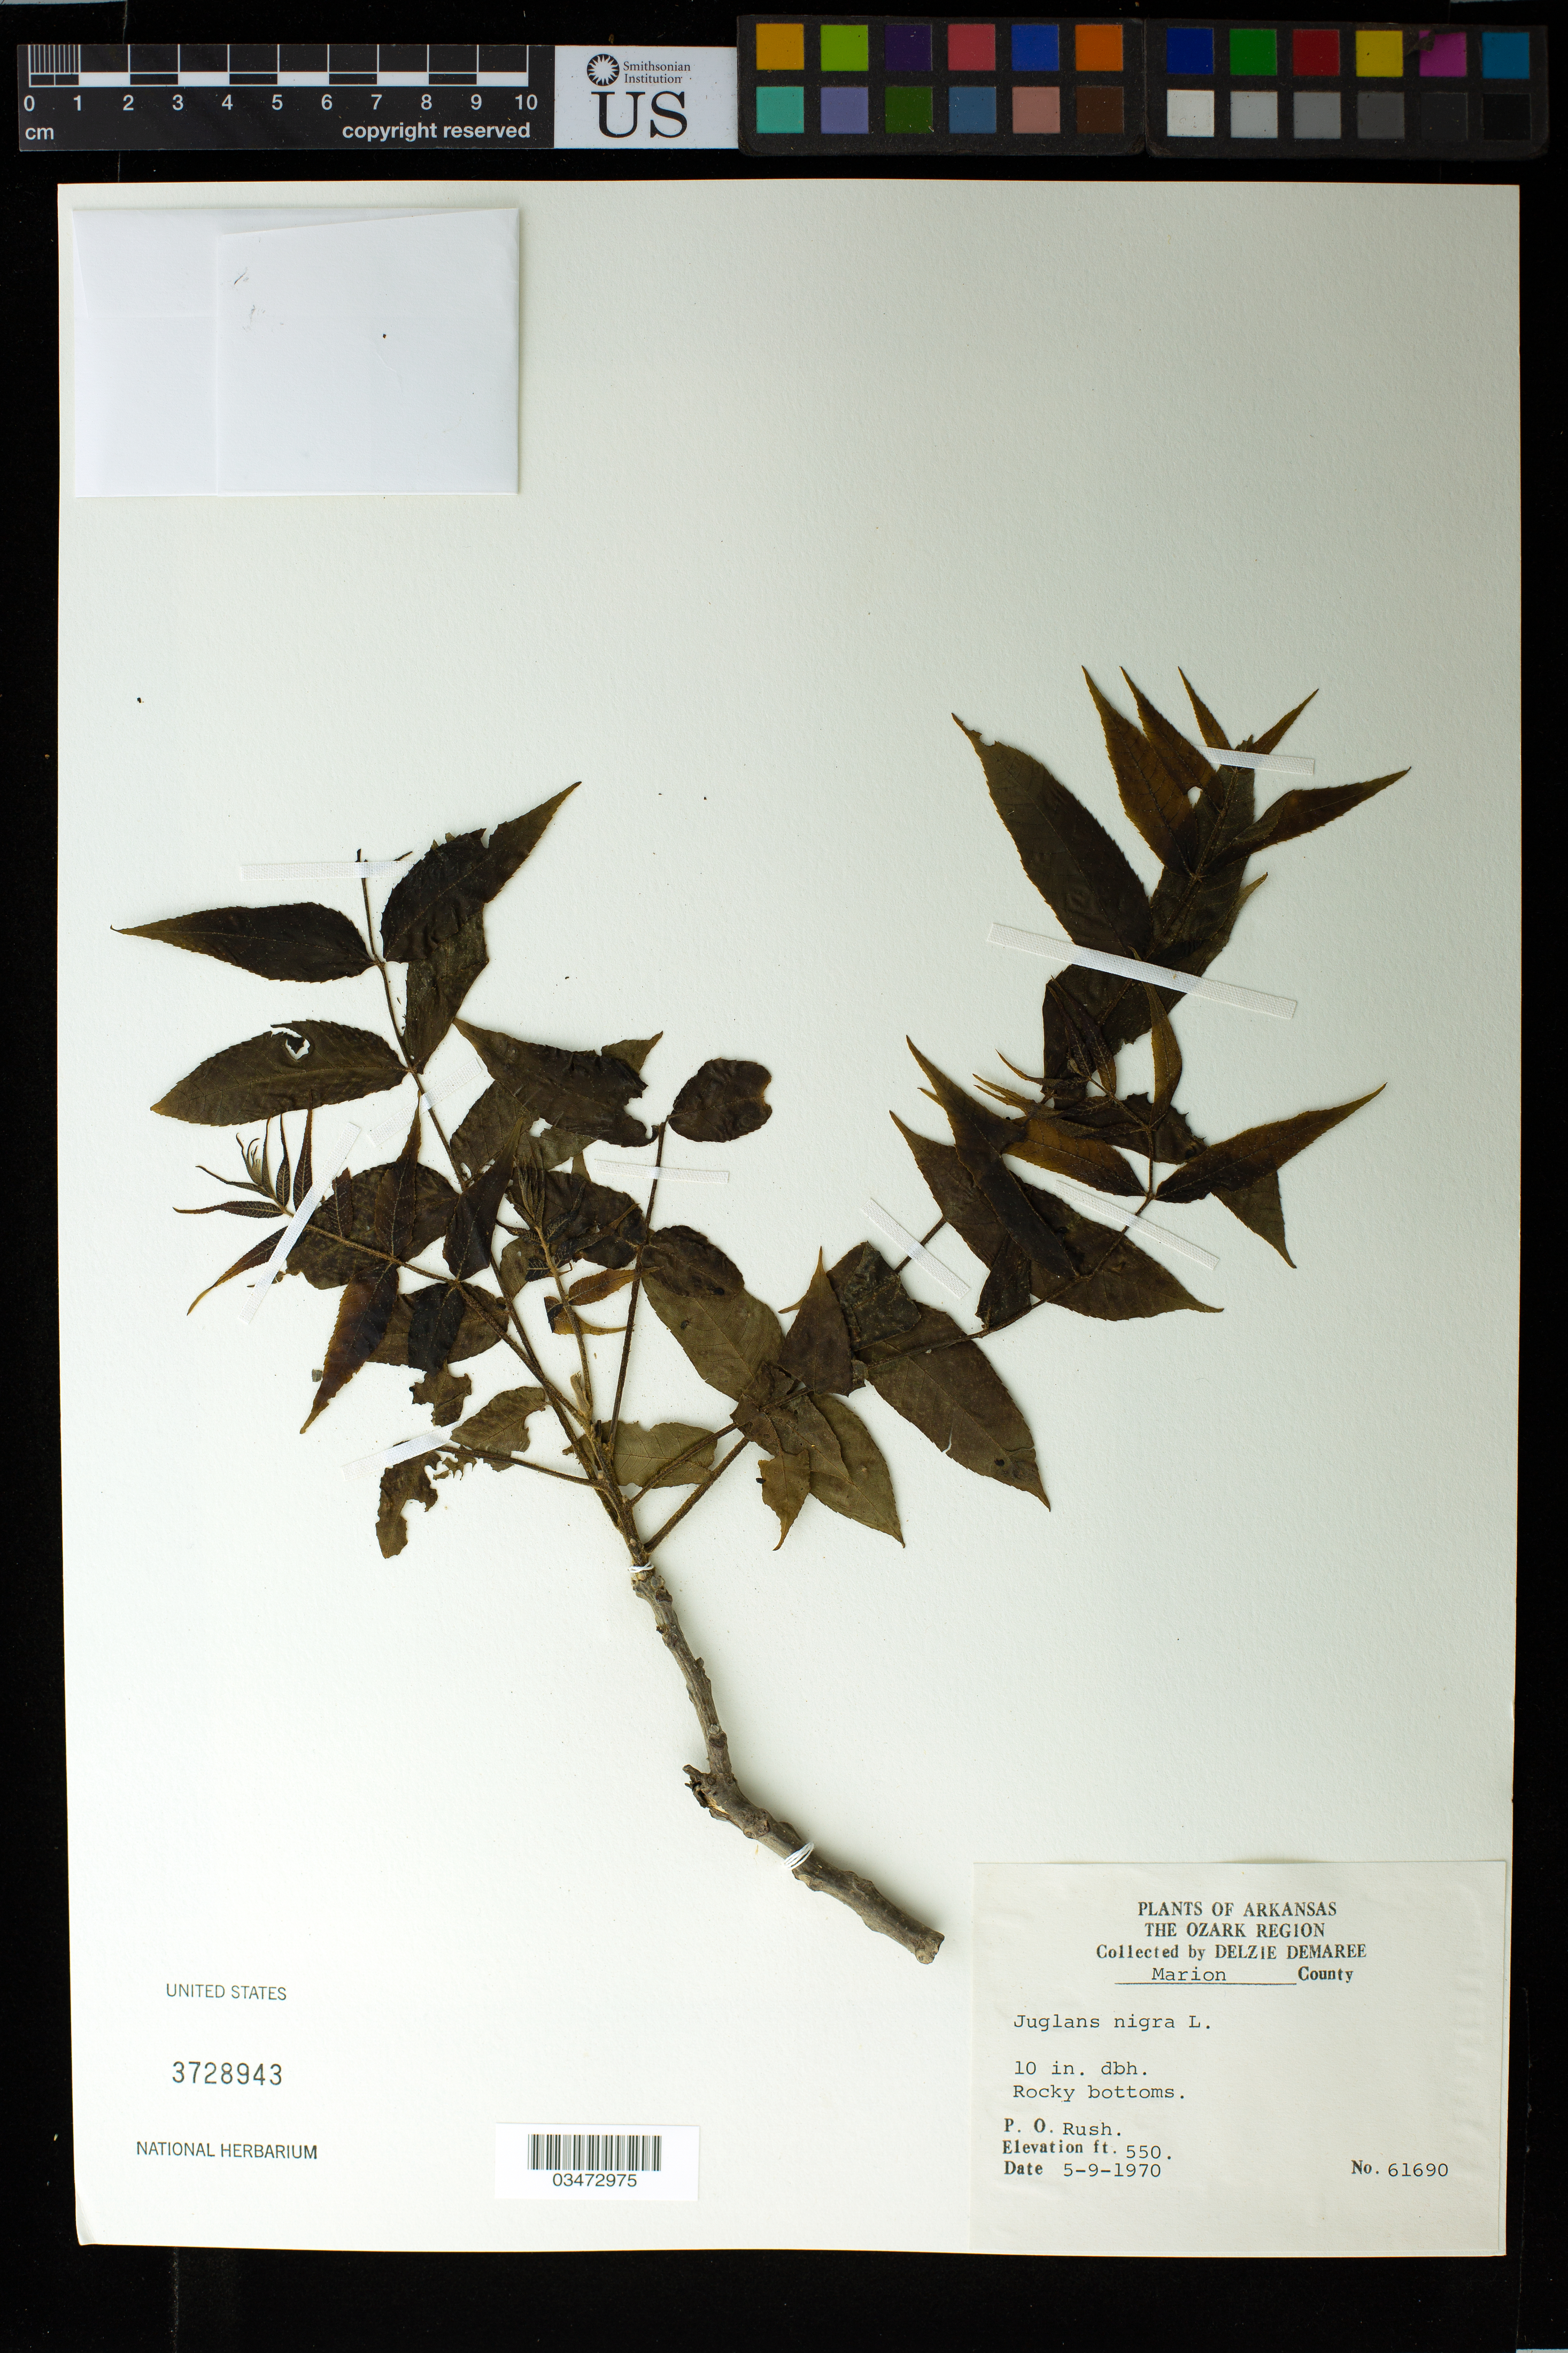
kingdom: Plantae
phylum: Tracheophyta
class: Magnoliopsida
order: Fagales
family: Juglandaceae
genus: Juglans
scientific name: Juglans nigra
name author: L.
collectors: D. Demaree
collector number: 61690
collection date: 1970-05-09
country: United States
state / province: Arkansas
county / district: Marion County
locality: P.O. Rush, Rocky Bottoms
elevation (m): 168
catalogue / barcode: US 3728943